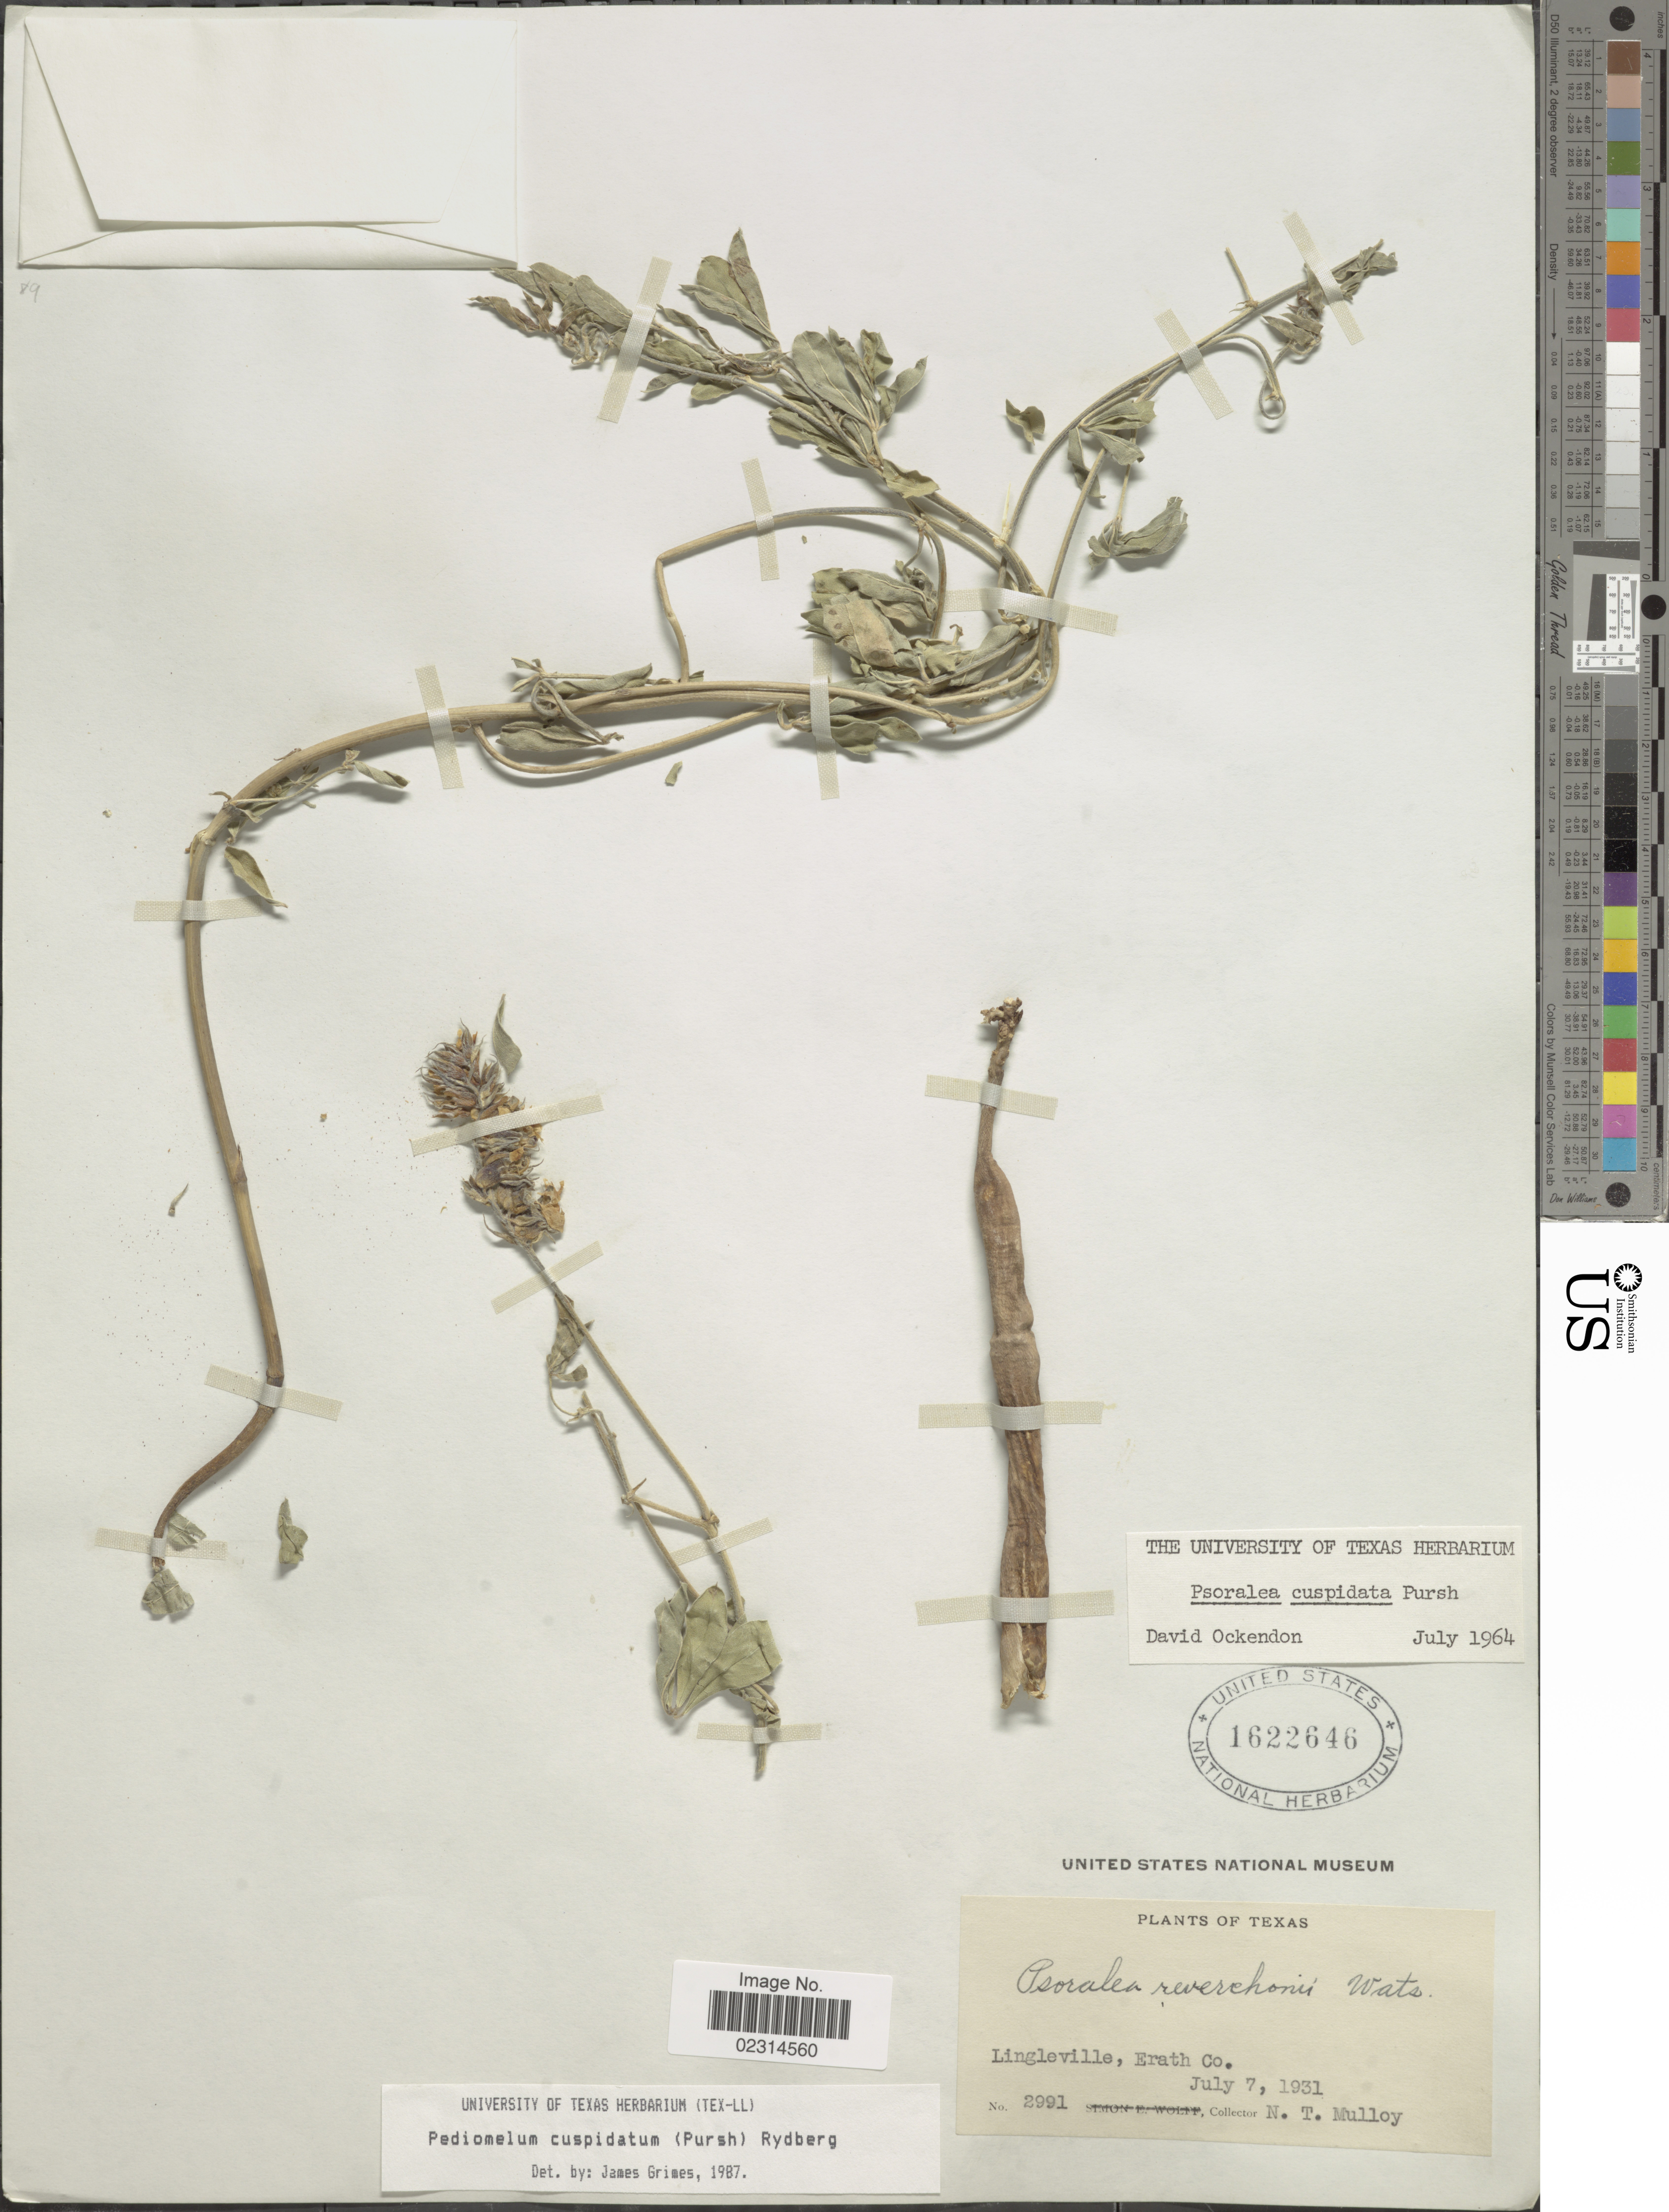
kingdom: Plantae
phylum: Tracheophyta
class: Magnoliopsida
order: Fabales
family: Fabaceae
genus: Pediomelum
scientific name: Pediomelum cuspidatum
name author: (Pursh) Rydb.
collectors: N. Mulloy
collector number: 2991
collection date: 1931-07-07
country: United States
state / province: Texas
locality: Lingleville, Erath Co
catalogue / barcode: US 1622646